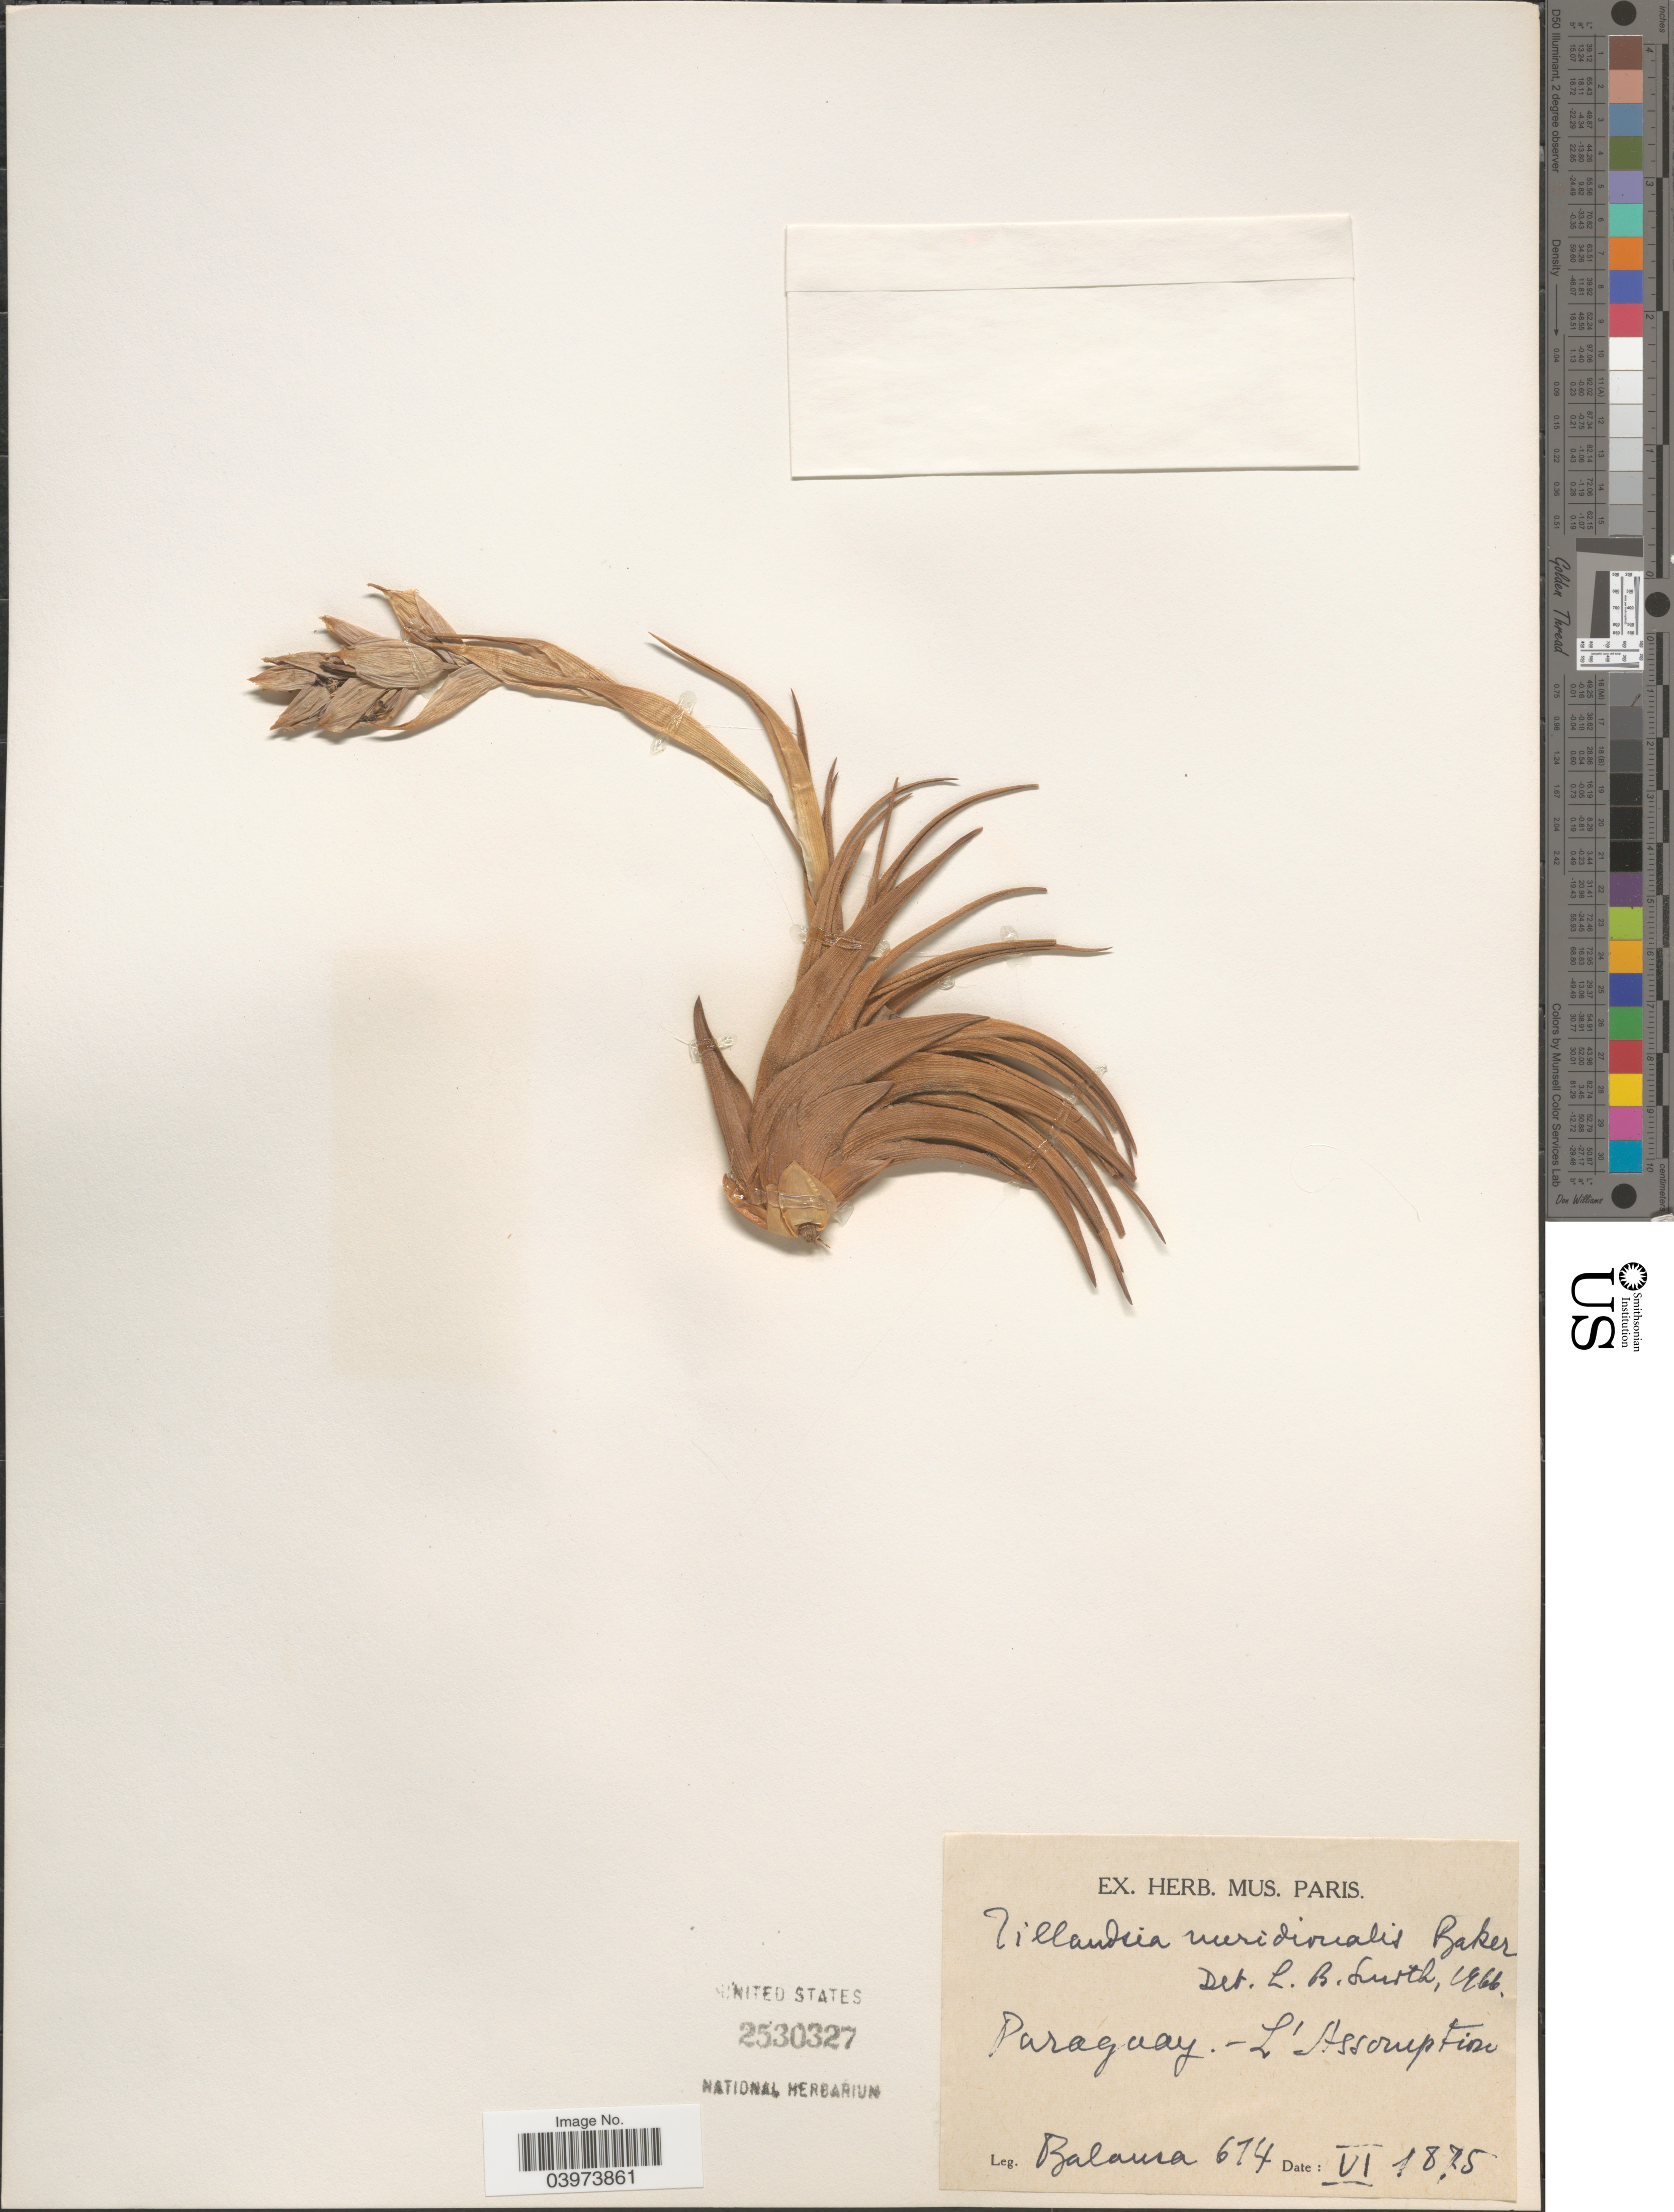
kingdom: Plantae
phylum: Tracheophyta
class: Liliopsida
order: Poales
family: Bromeliaceae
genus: Tillandsia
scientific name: Tillandsia meridionalis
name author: Baker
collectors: -. Balansa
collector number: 674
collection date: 1875-06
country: Paraguay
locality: L'Assomption.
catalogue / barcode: US 2530327